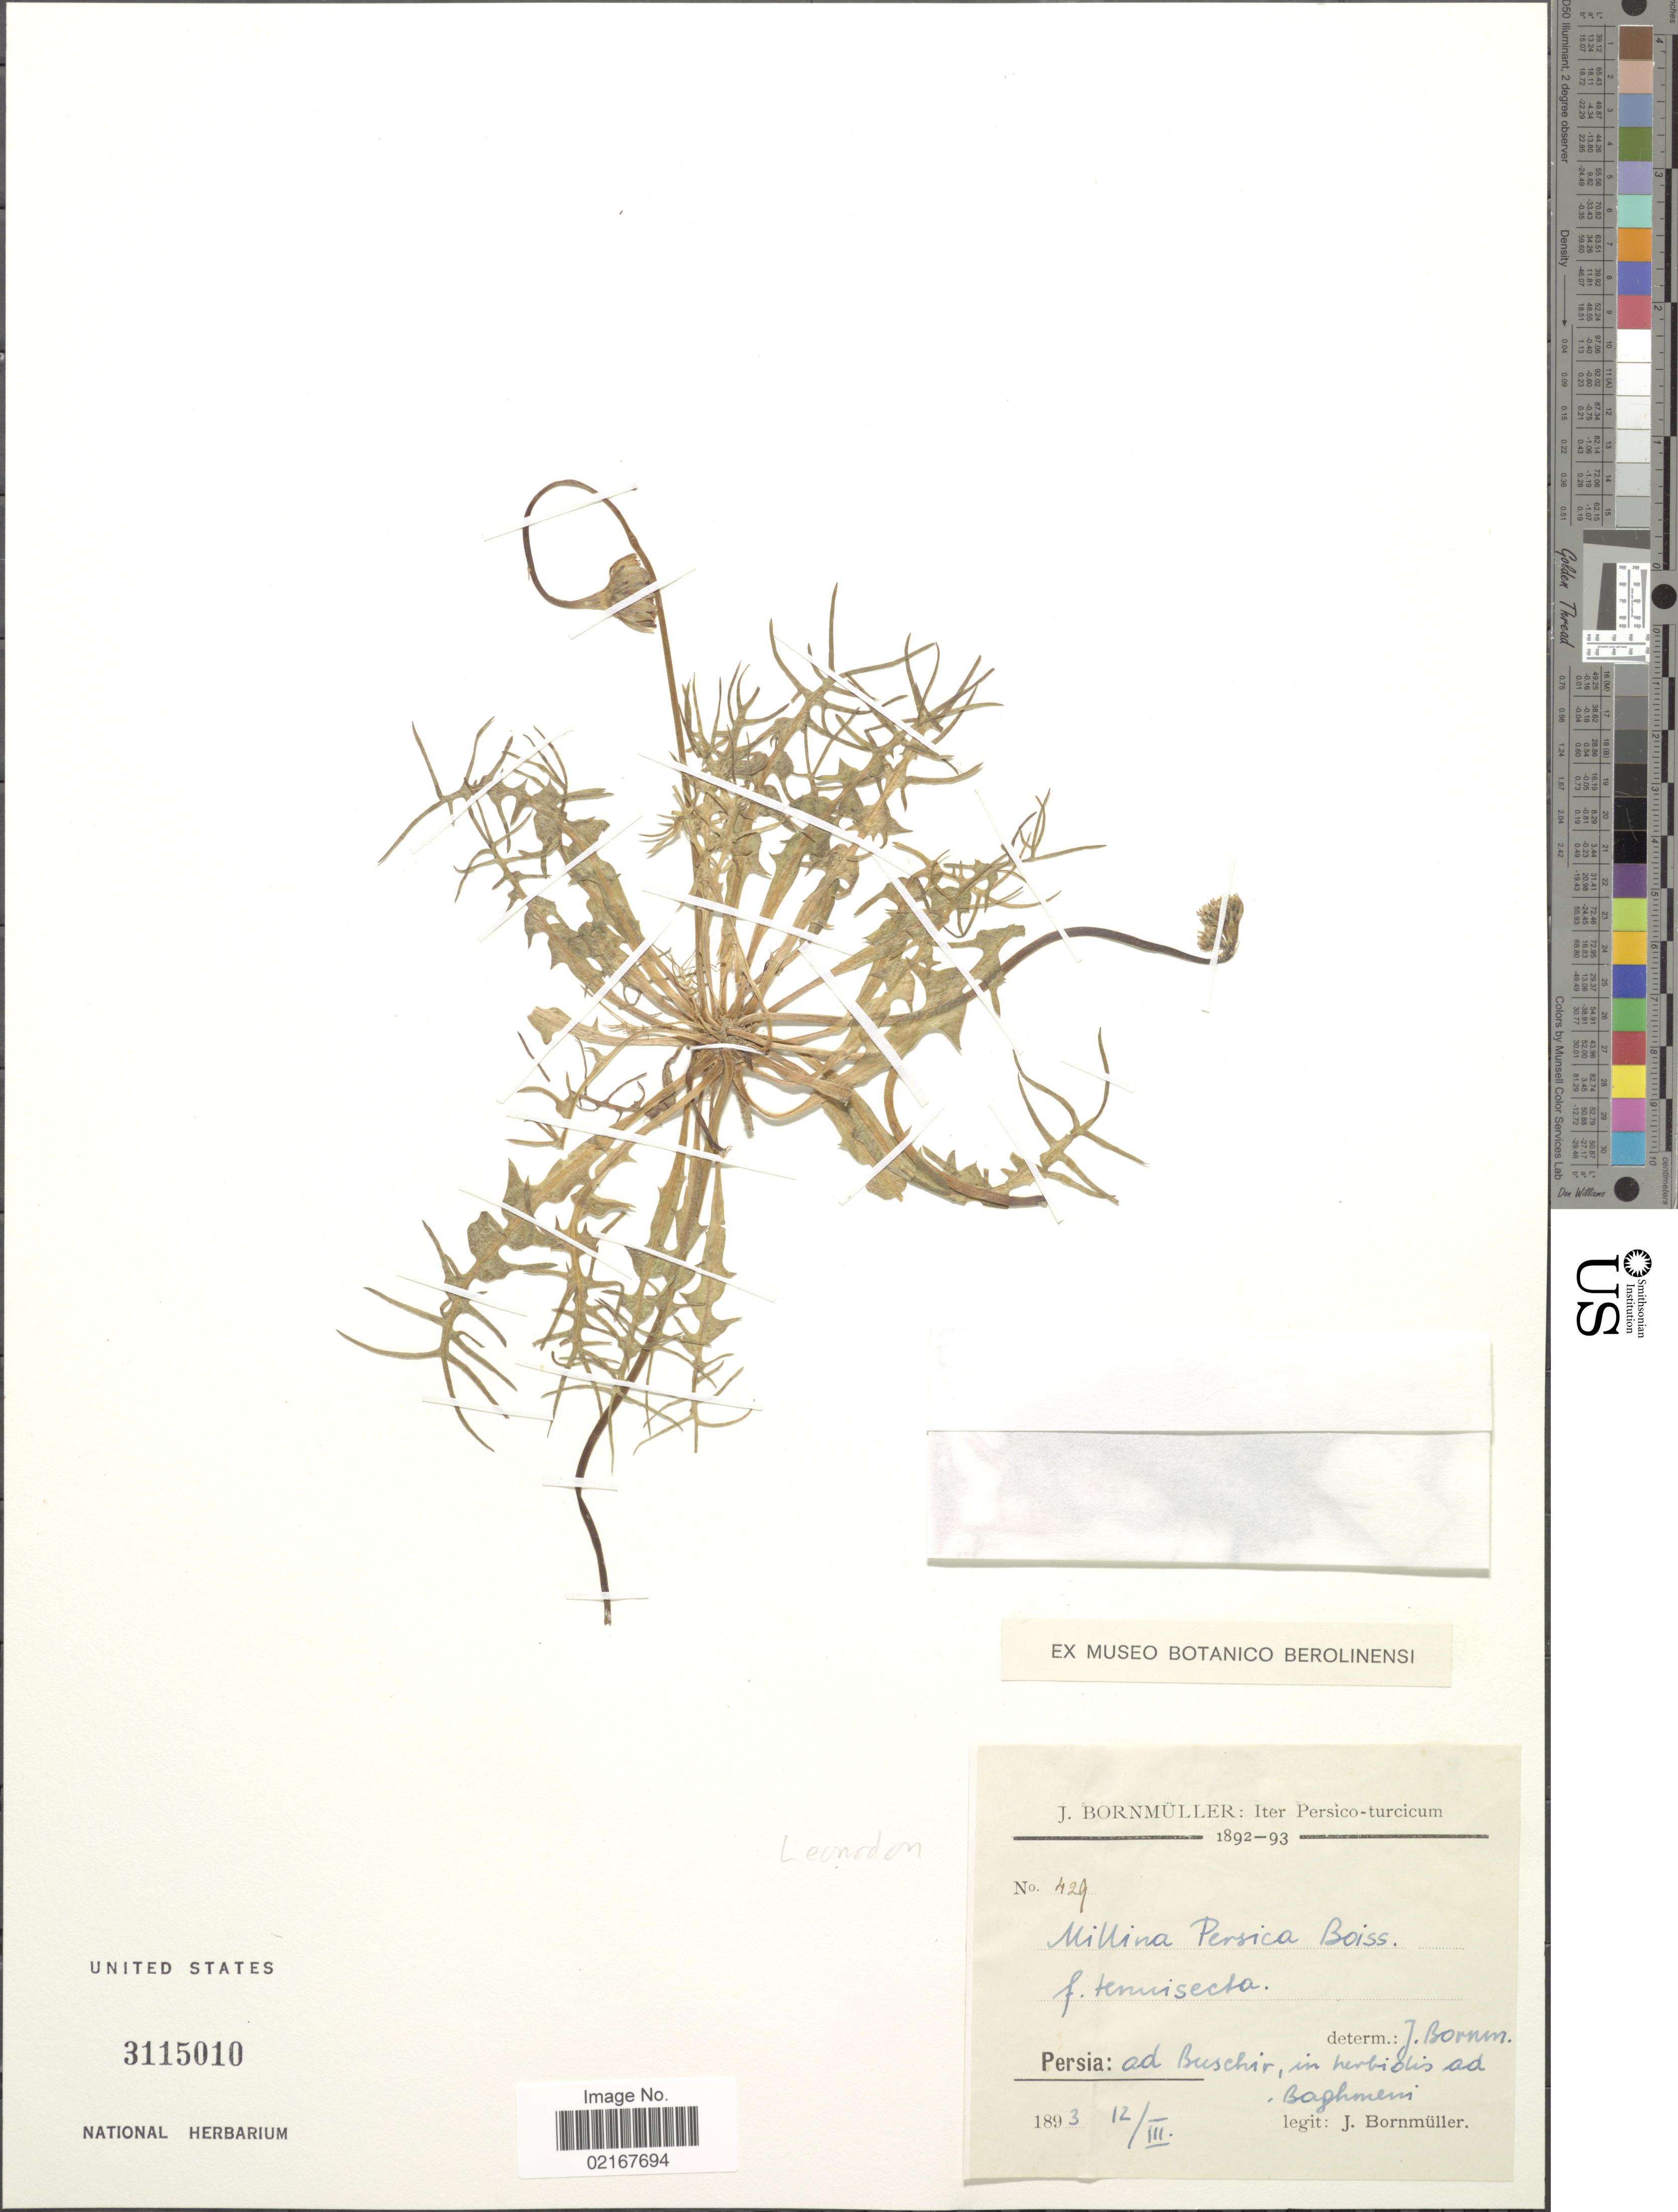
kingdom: Plantae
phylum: Tracheophyta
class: Magnoliopsida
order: Asterales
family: Asteraceae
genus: Scorzoneroides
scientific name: Scorzoneroides laciniata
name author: (Bertol.) Greuter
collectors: J. Bornmüller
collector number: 429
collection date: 1893-03-12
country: Iran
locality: Persia, ad Buschir, ad Baghmeni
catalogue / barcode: US 3115010